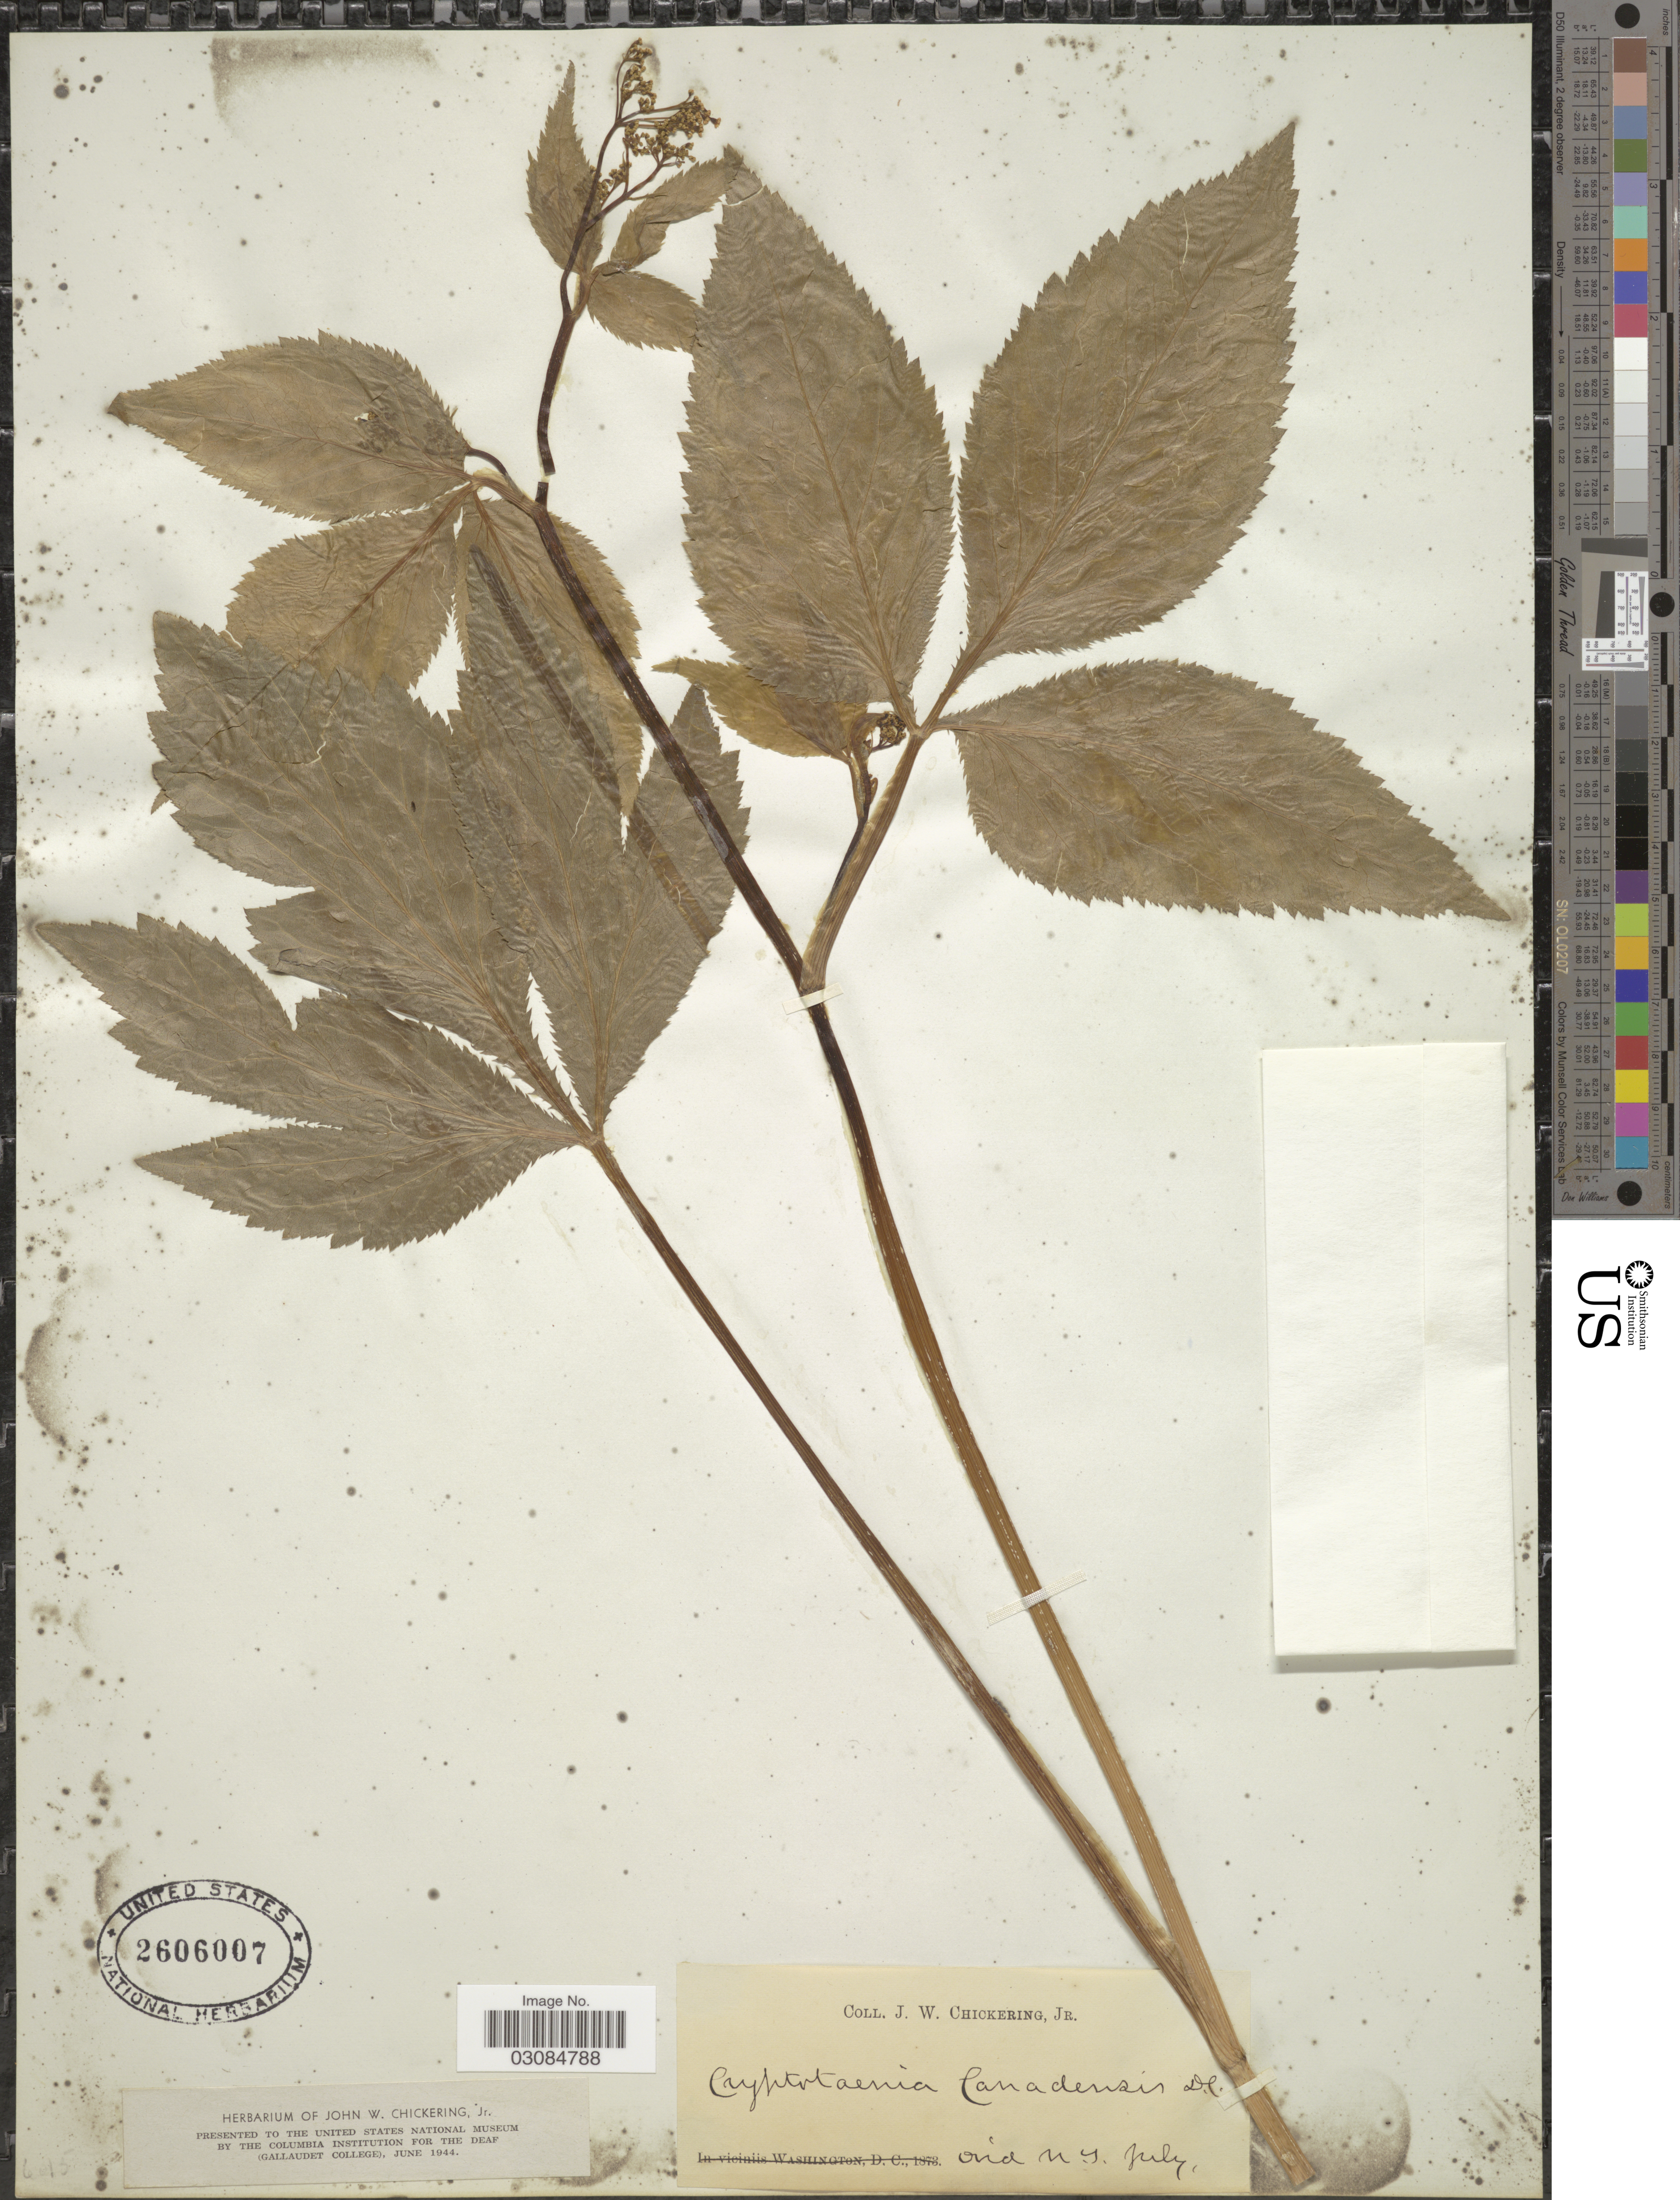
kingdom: Plantae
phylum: Tracheophyta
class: Magnoliopsida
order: Apiales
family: Apiaceae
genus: Cryptotaenia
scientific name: Cryptotaenia canadensis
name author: (L.) DC.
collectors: J. W. Chickering Jr.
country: United States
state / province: New York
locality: Ovid.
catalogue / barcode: US 2606007